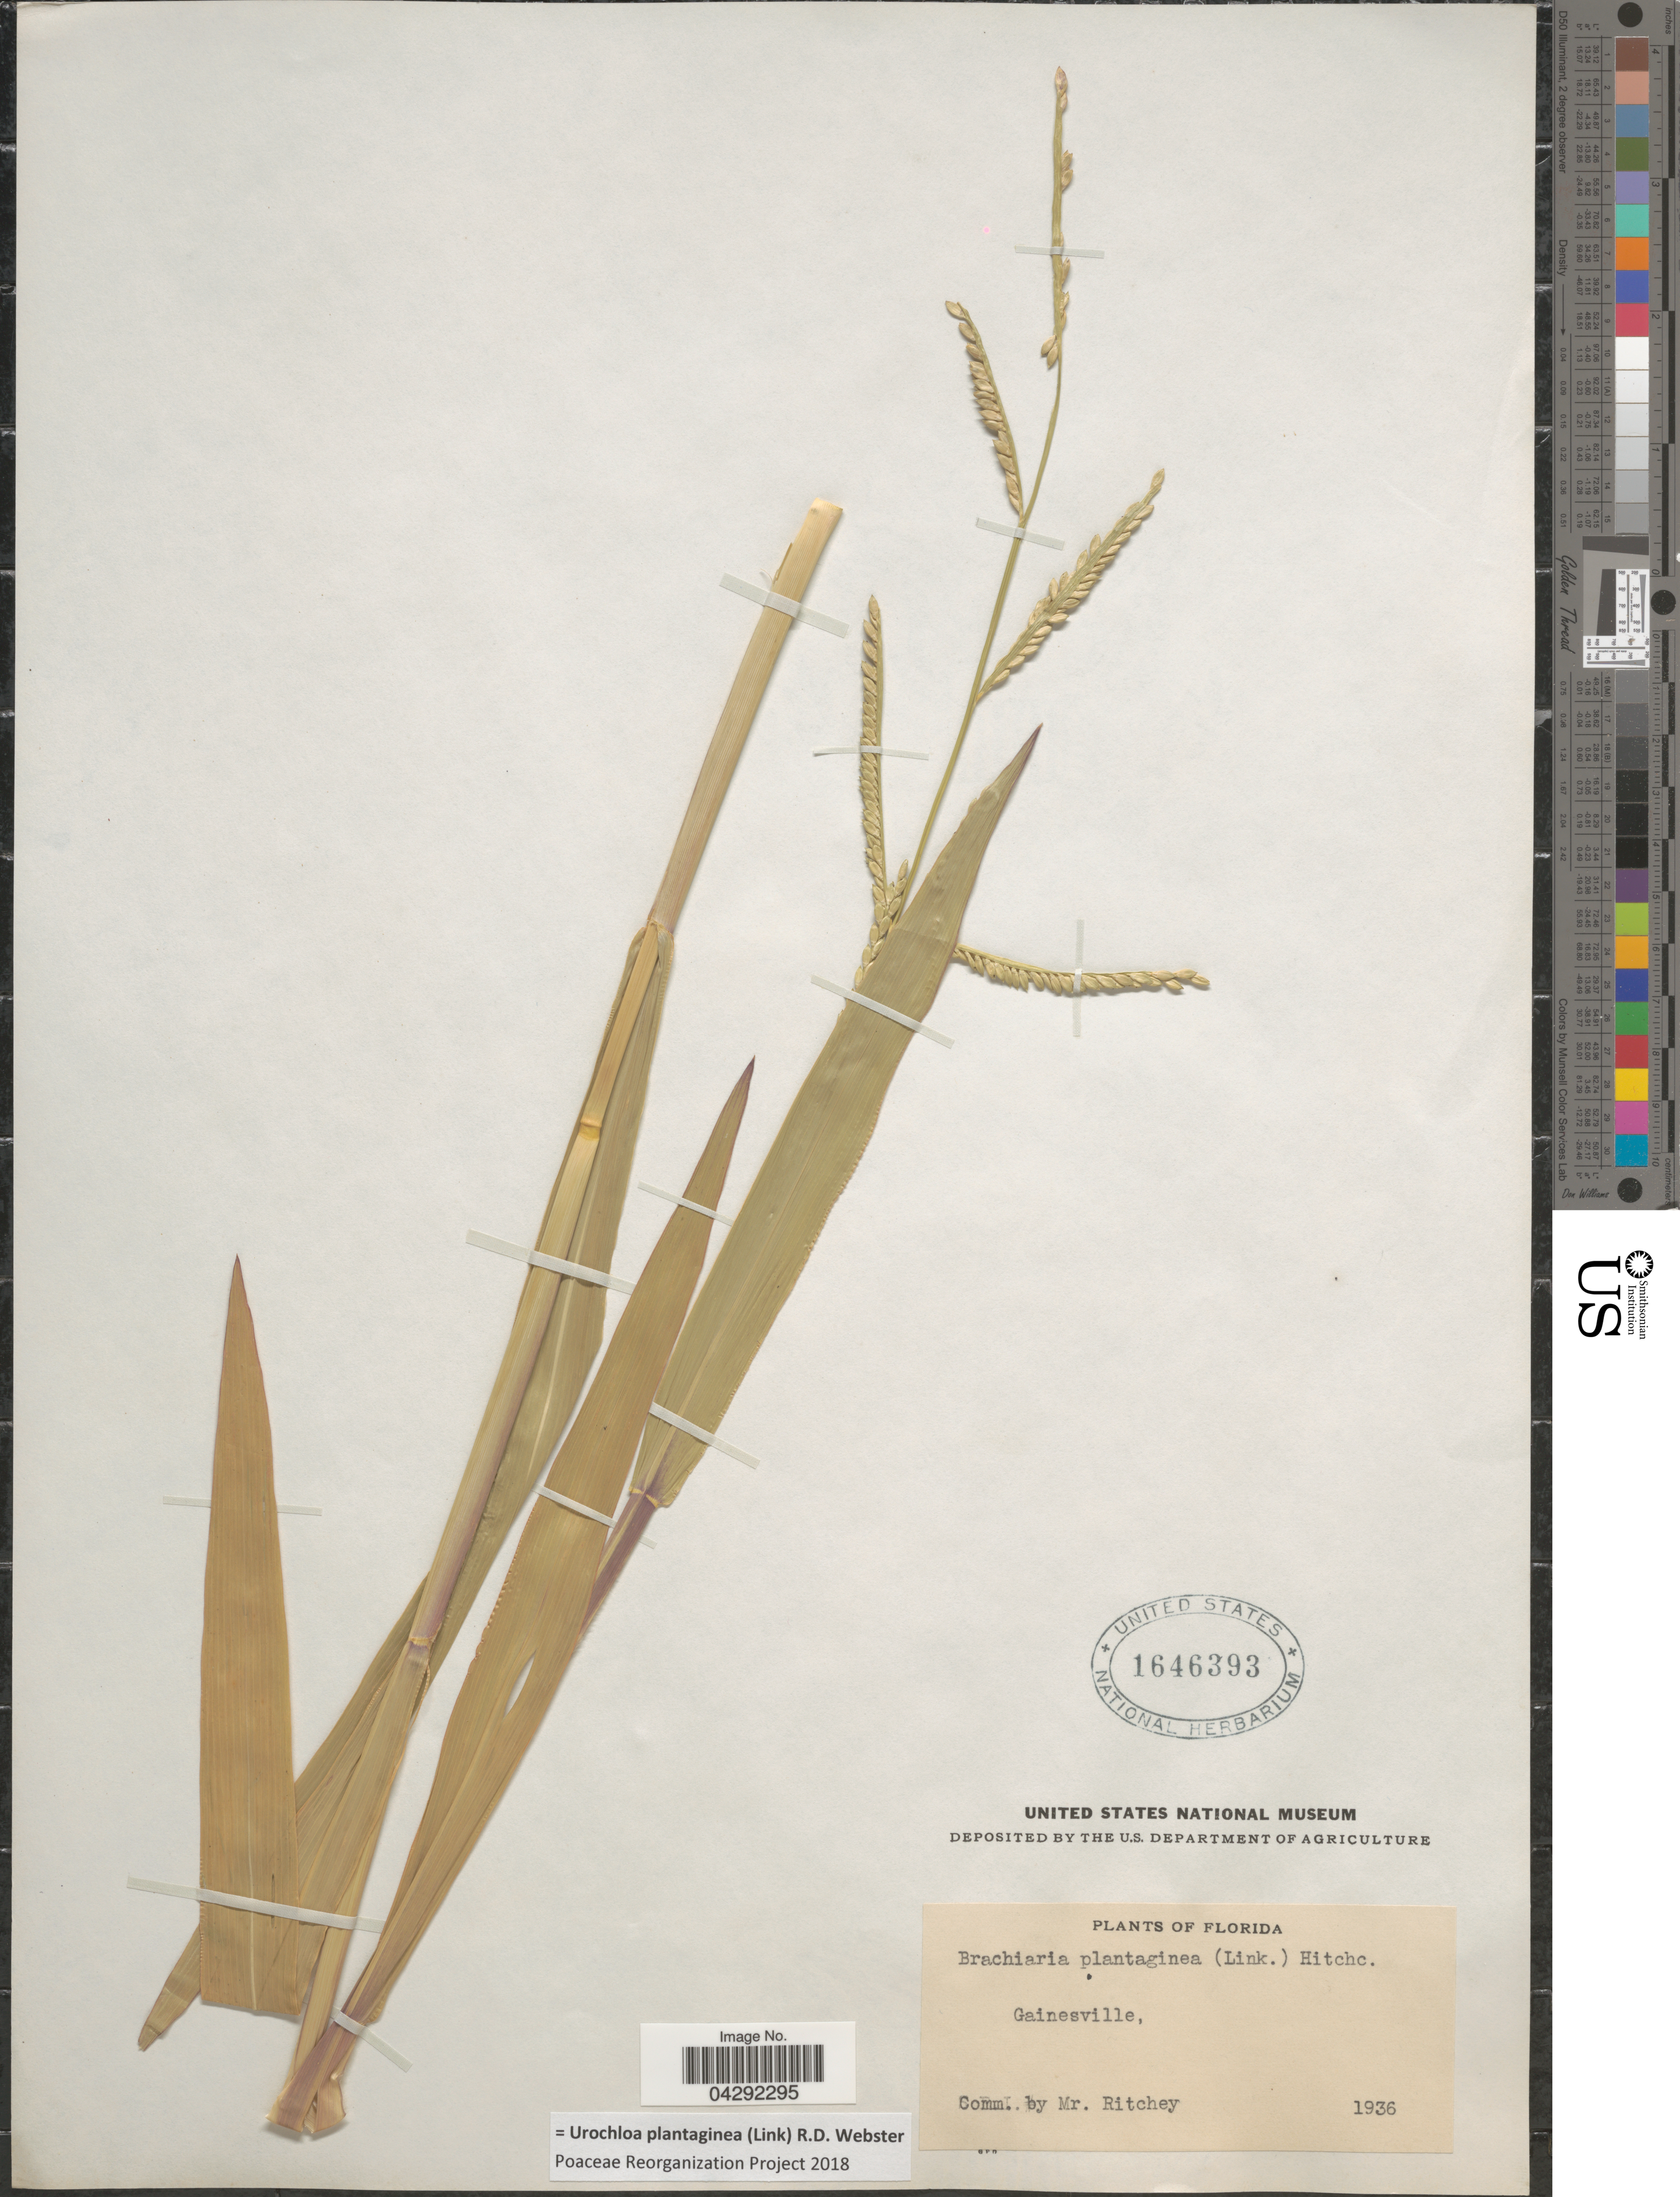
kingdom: Plantae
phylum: Tracheophyta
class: Liliopsida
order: Poales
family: Poaceae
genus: Urochloa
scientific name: Urochloa plantaginea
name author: (Link) R.D. Webster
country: United States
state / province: Florida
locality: Gainesville.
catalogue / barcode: US 1646393